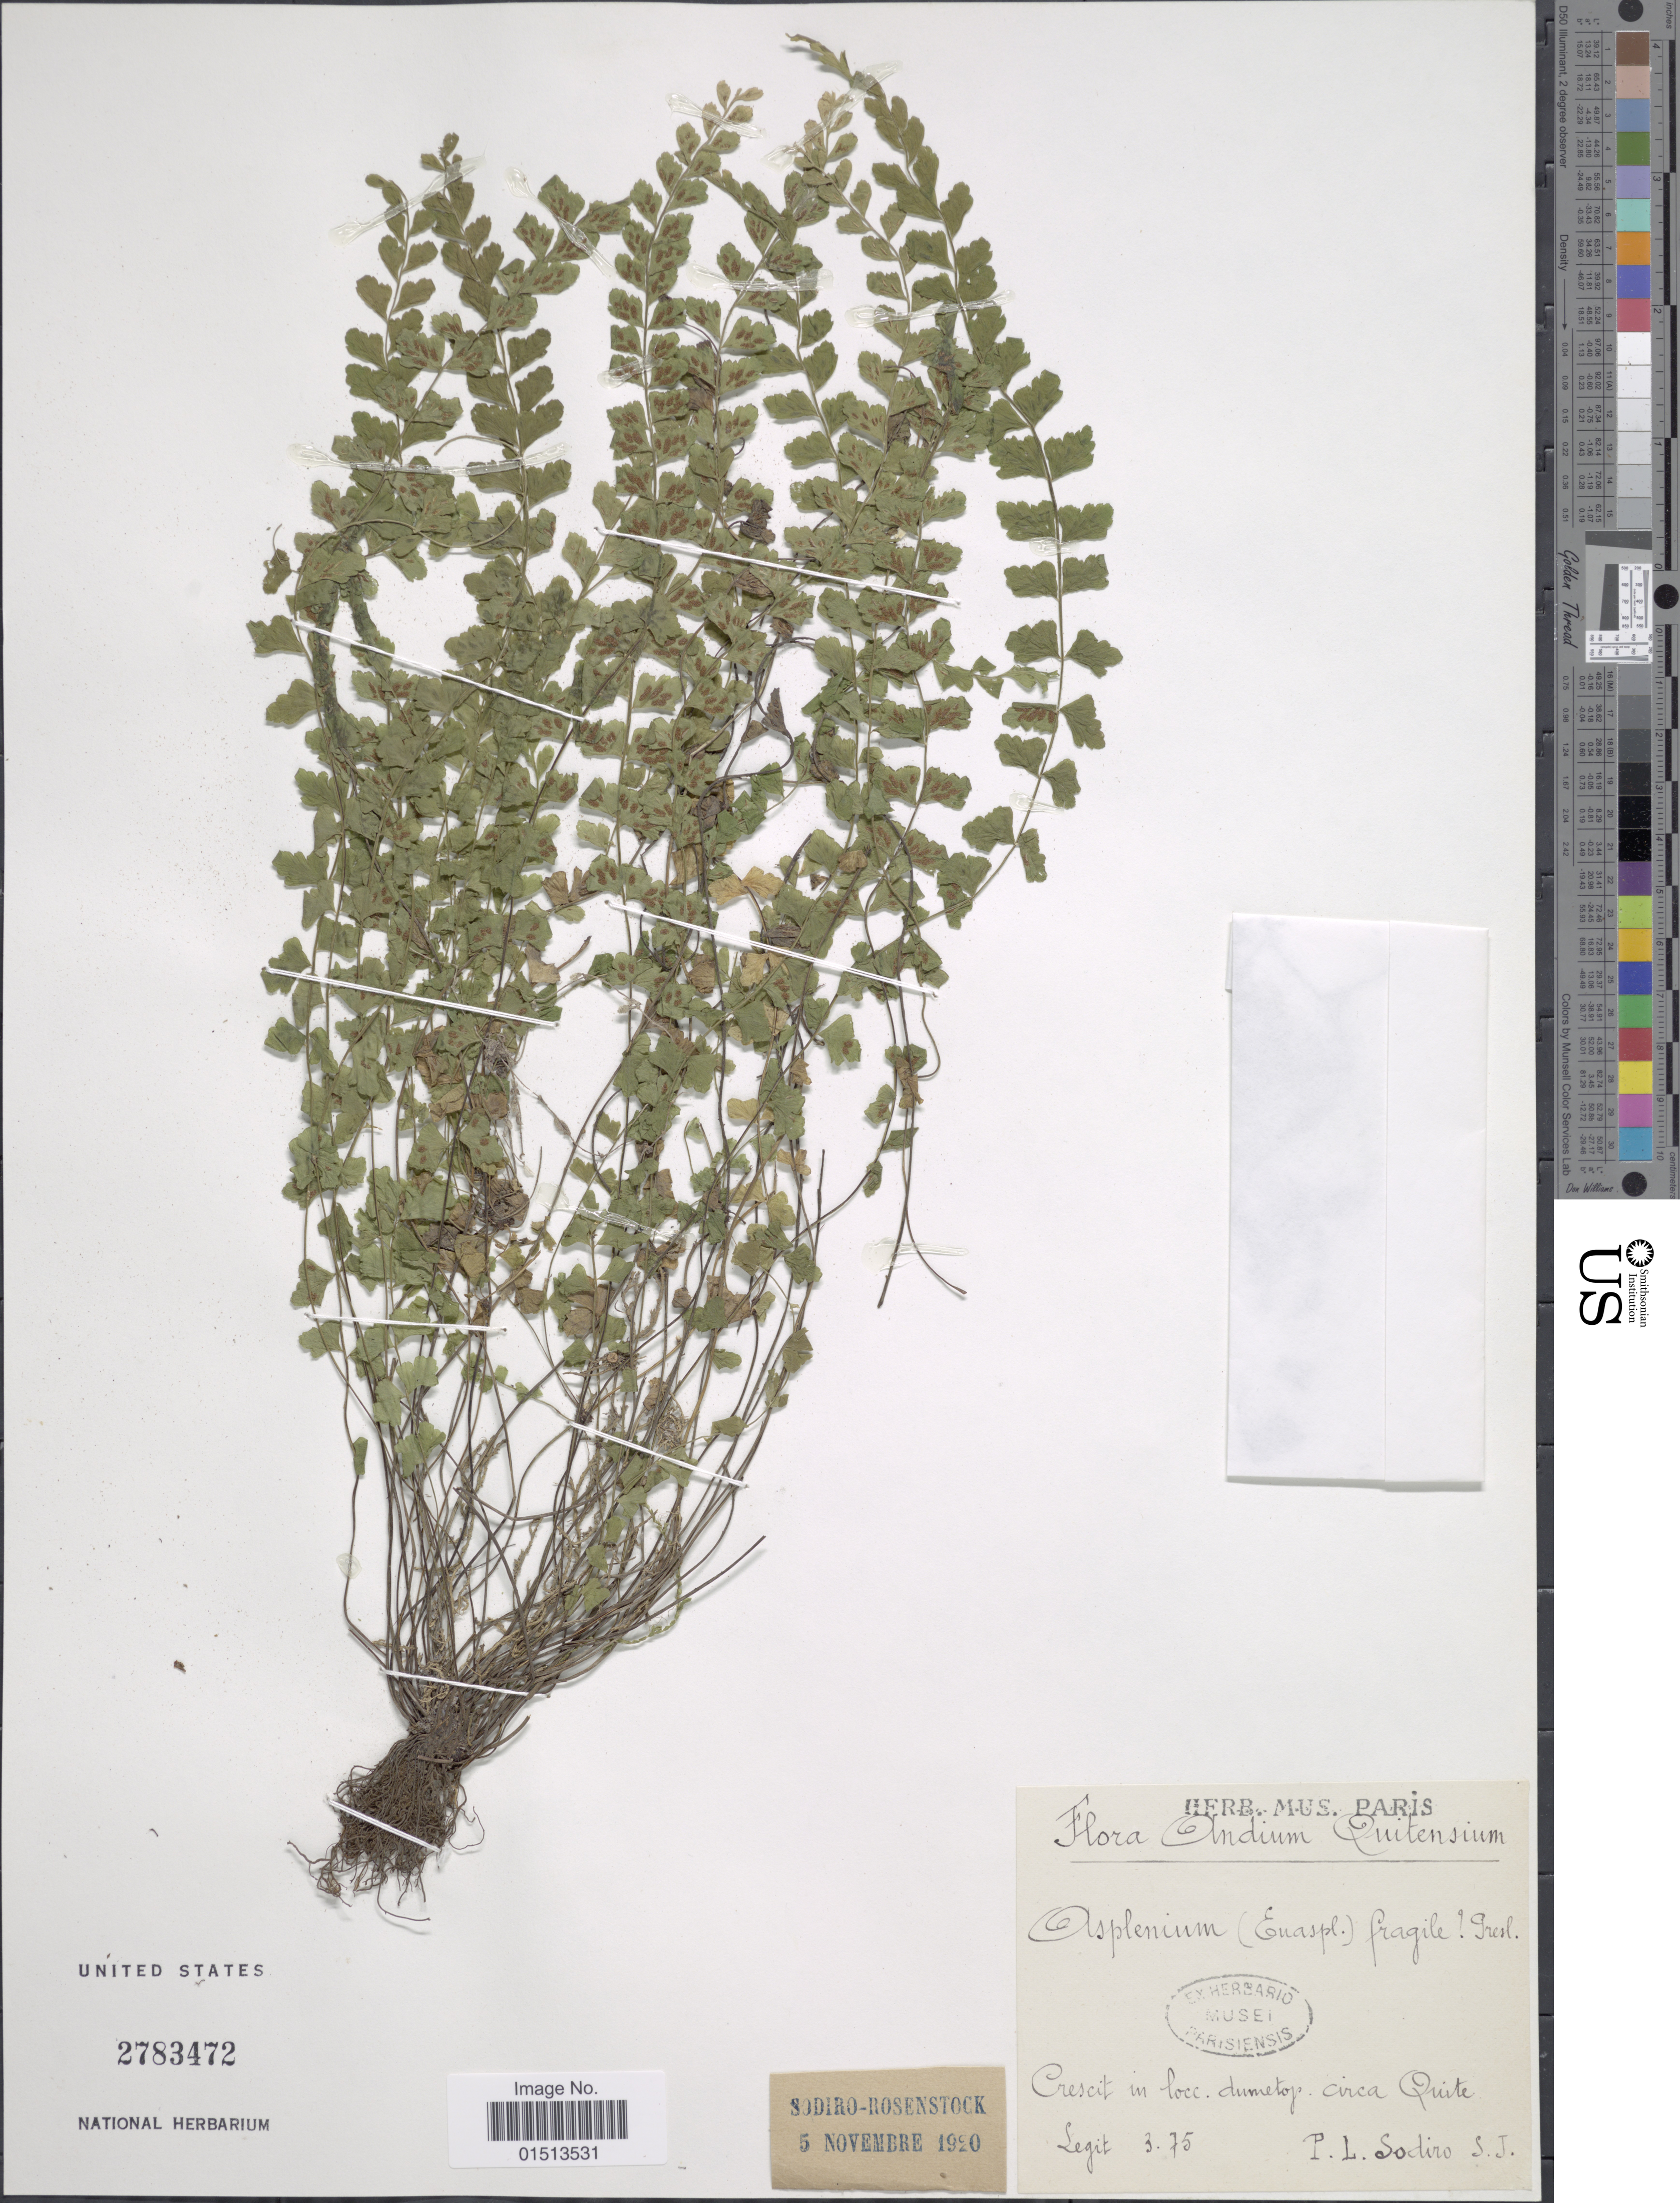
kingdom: Plantae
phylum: Tracheophyta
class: Polypodiopsida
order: Polypodiales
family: Aspleniaceae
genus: Asplenium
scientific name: Asplenium sp.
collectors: P. Sodiro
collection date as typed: Transcribed d/m/y: /3/75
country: Ecuador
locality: Crescit in locc. dumetop. circa Quite.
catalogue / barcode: US 2783472